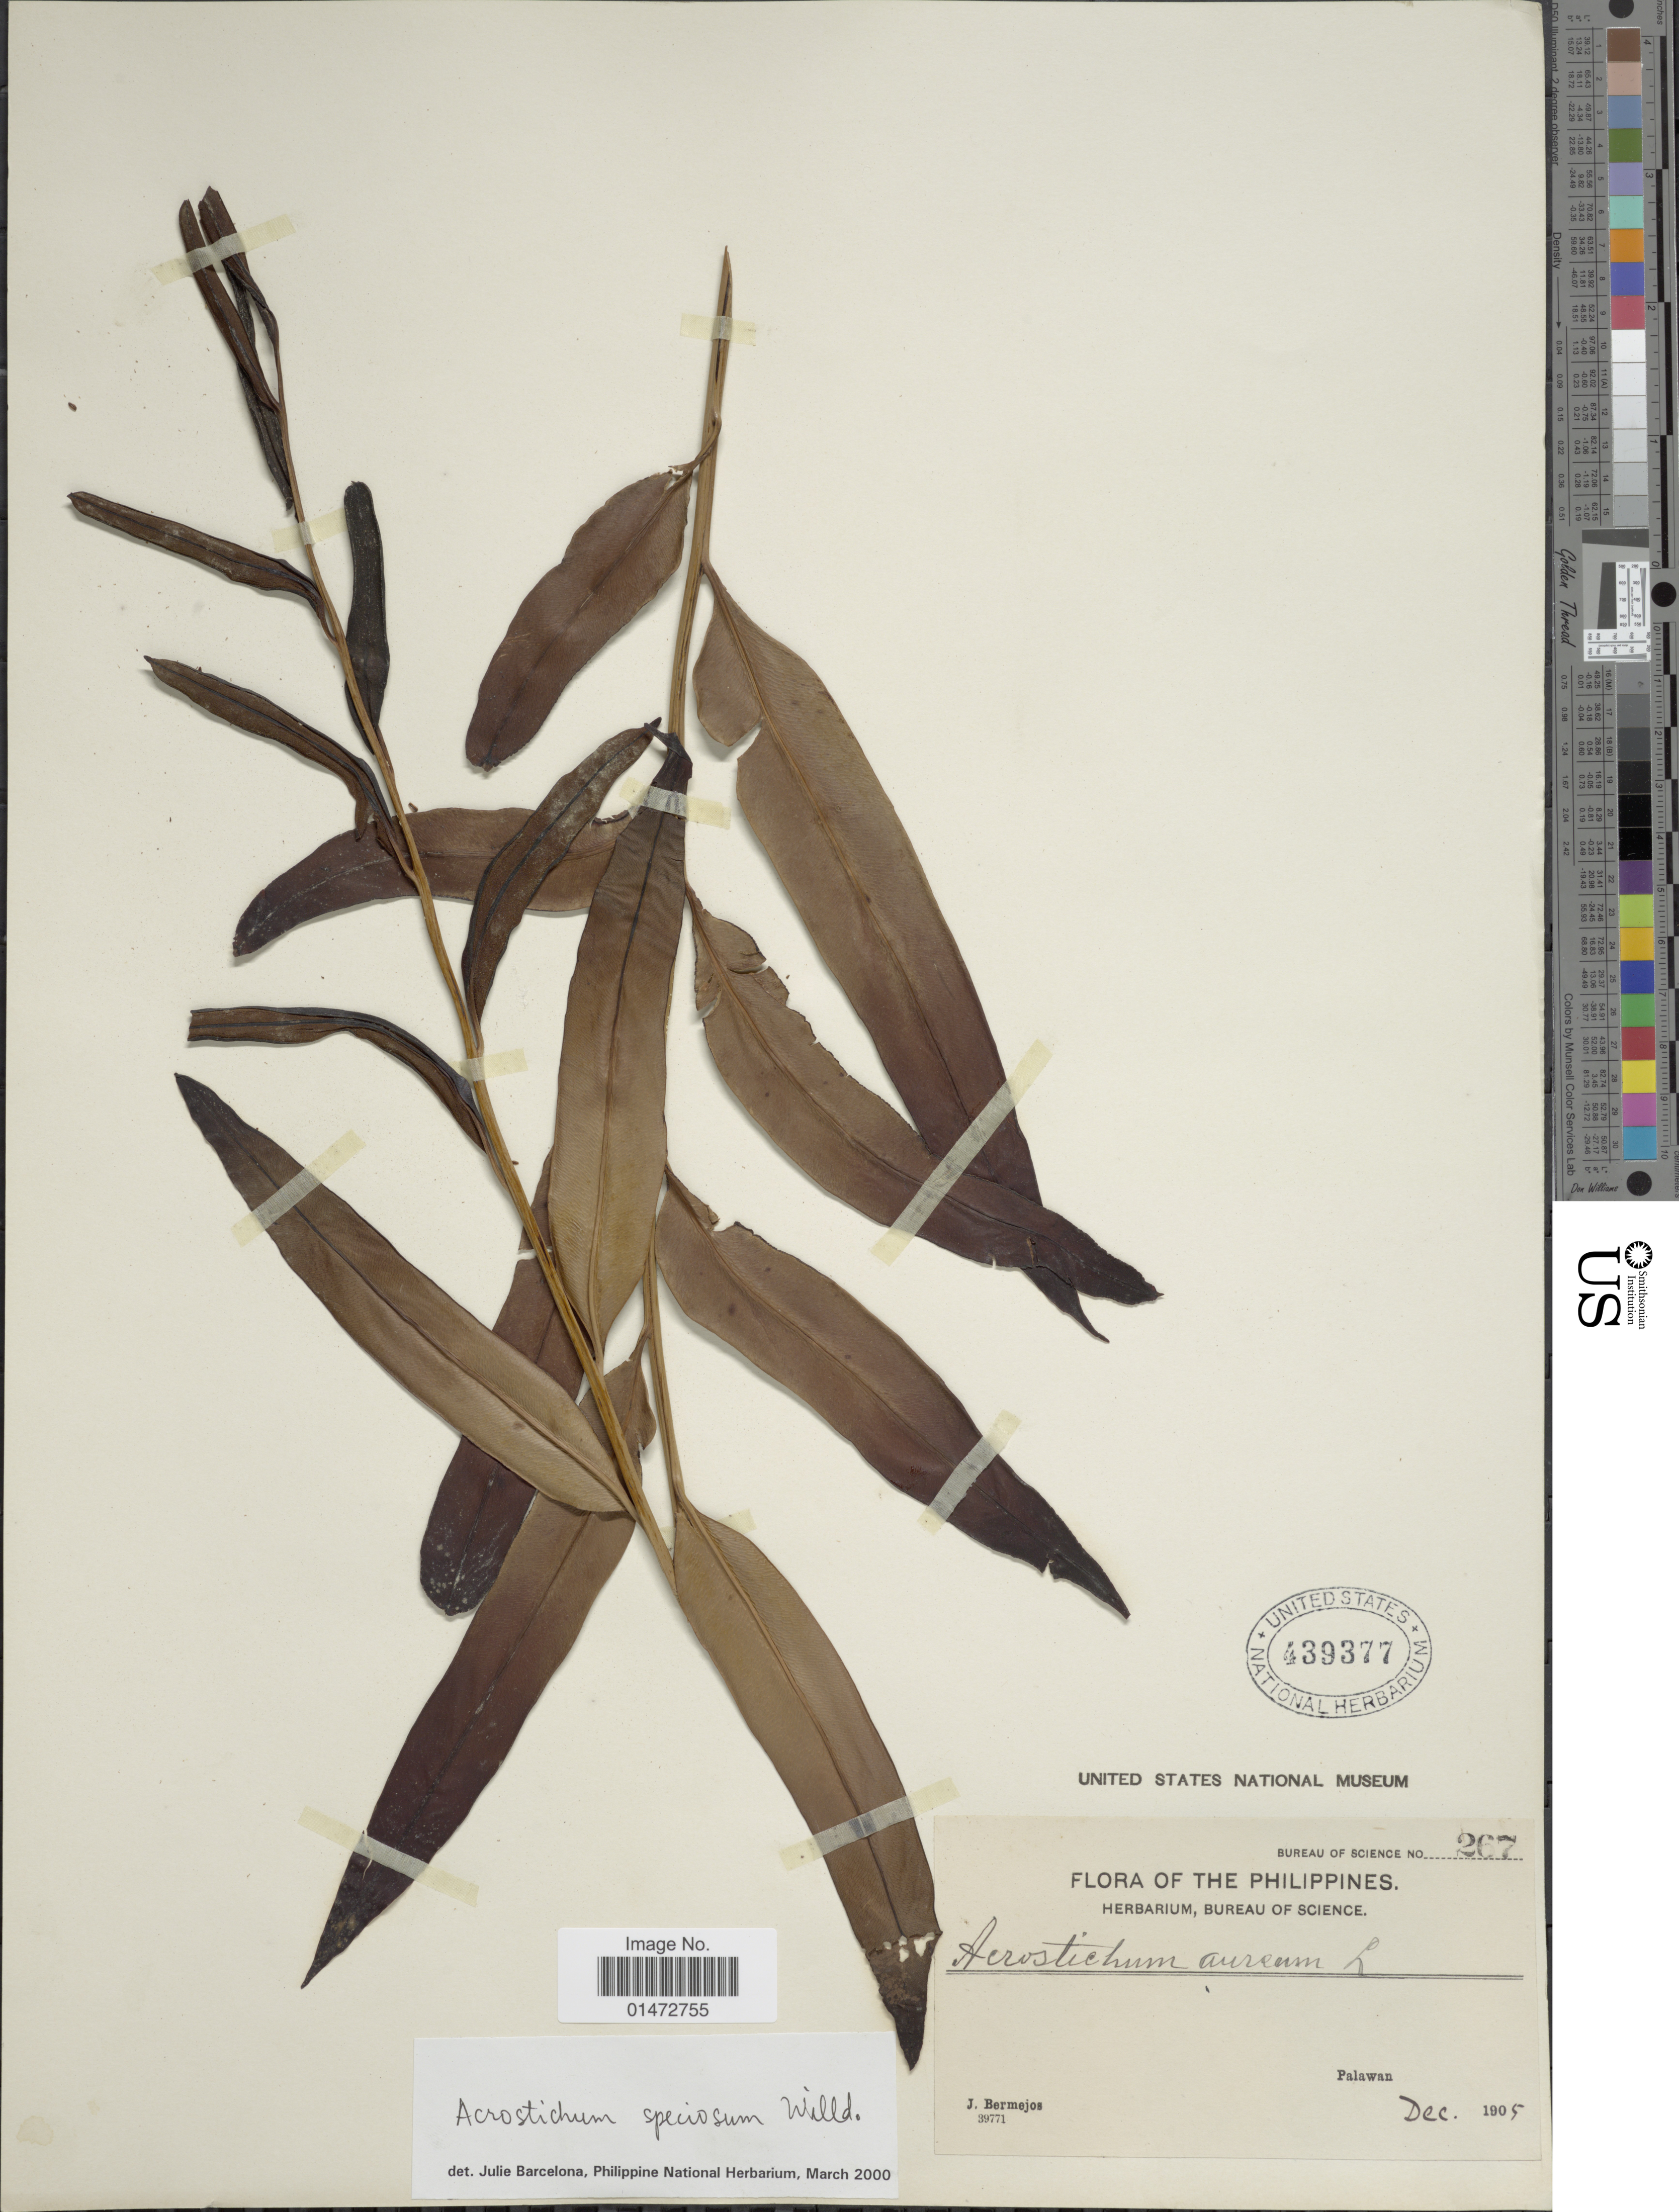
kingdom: Plantae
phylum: Tracheophyta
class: Polypodiopsida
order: Polypodiales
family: Pteridaceae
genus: Acrostichum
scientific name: Acrostichum speciosum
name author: Willd.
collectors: J. Bermejos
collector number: Bureau of Sience 267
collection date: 1905-12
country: Philippines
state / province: Mimaropa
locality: Palawan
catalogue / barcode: US 439377